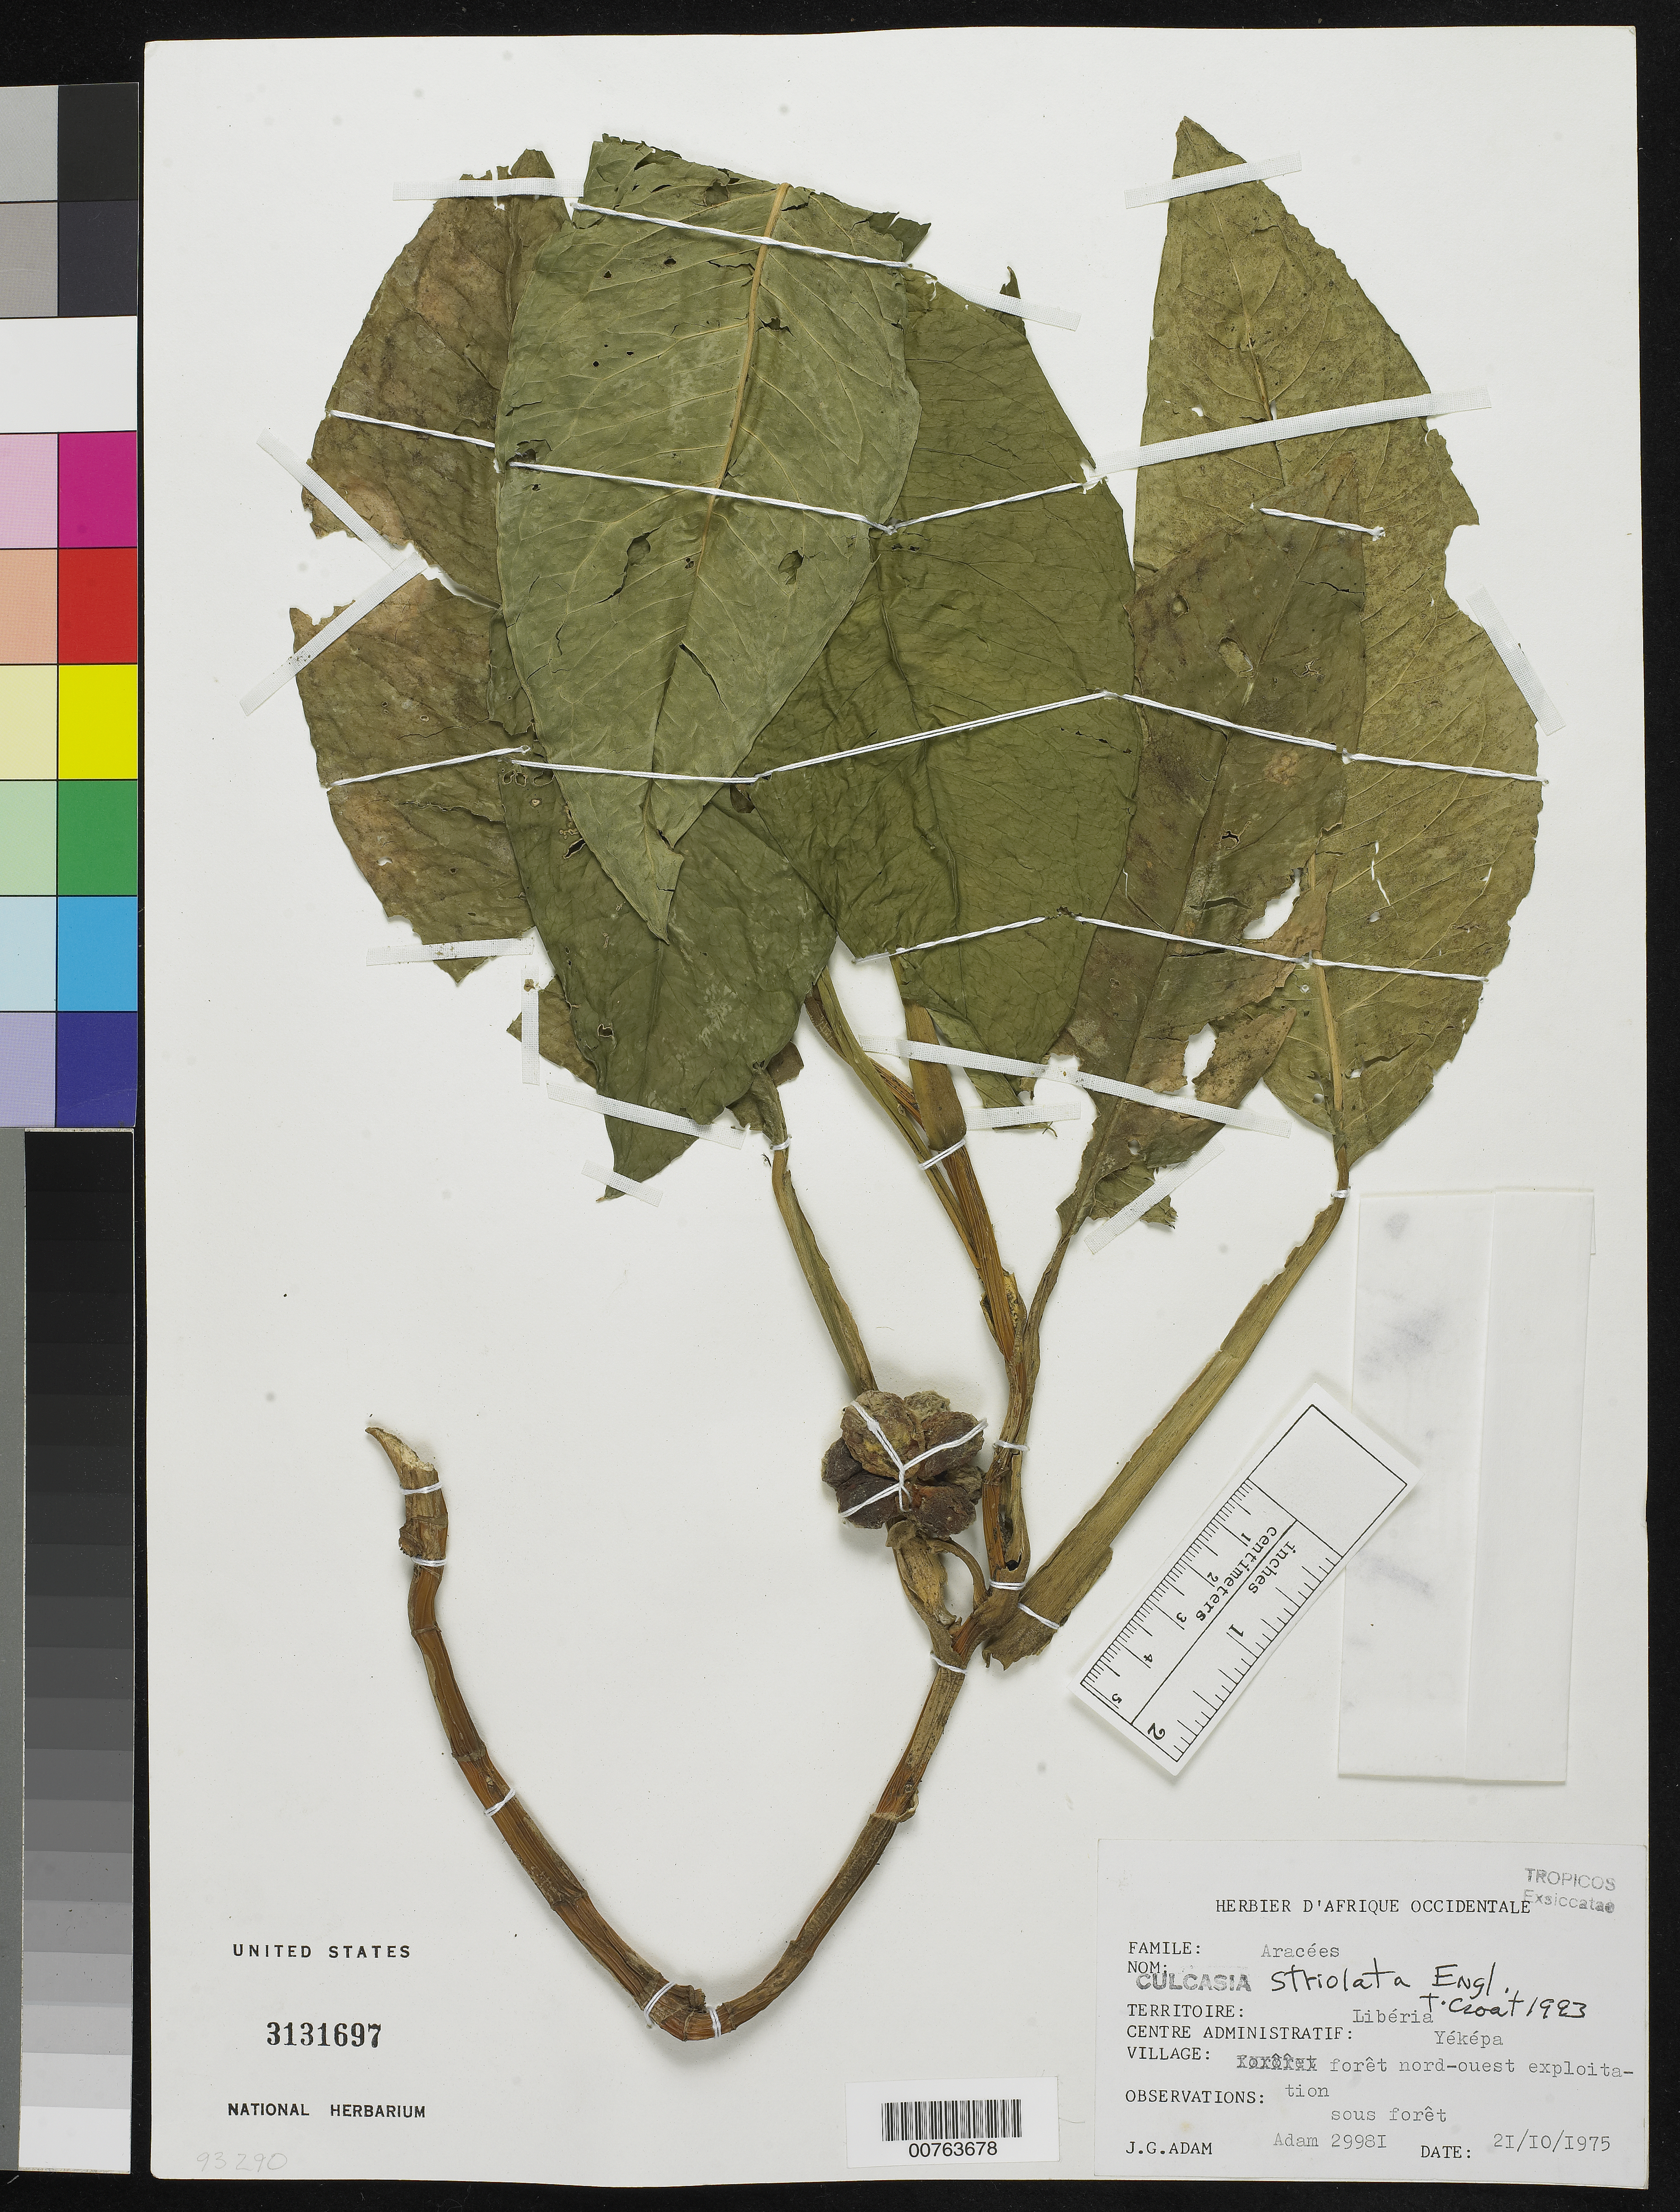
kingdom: Plantae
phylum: Tracheophyta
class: Liliopsida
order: Alismatales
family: Araceae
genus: Culcasia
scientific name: Culcasia striolata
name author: Engl.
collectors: J. Adam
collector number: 29981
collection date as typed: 21 Oct 1975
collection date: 1975-10-21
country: Liberia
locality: Yekepa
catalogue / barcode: US 3131697